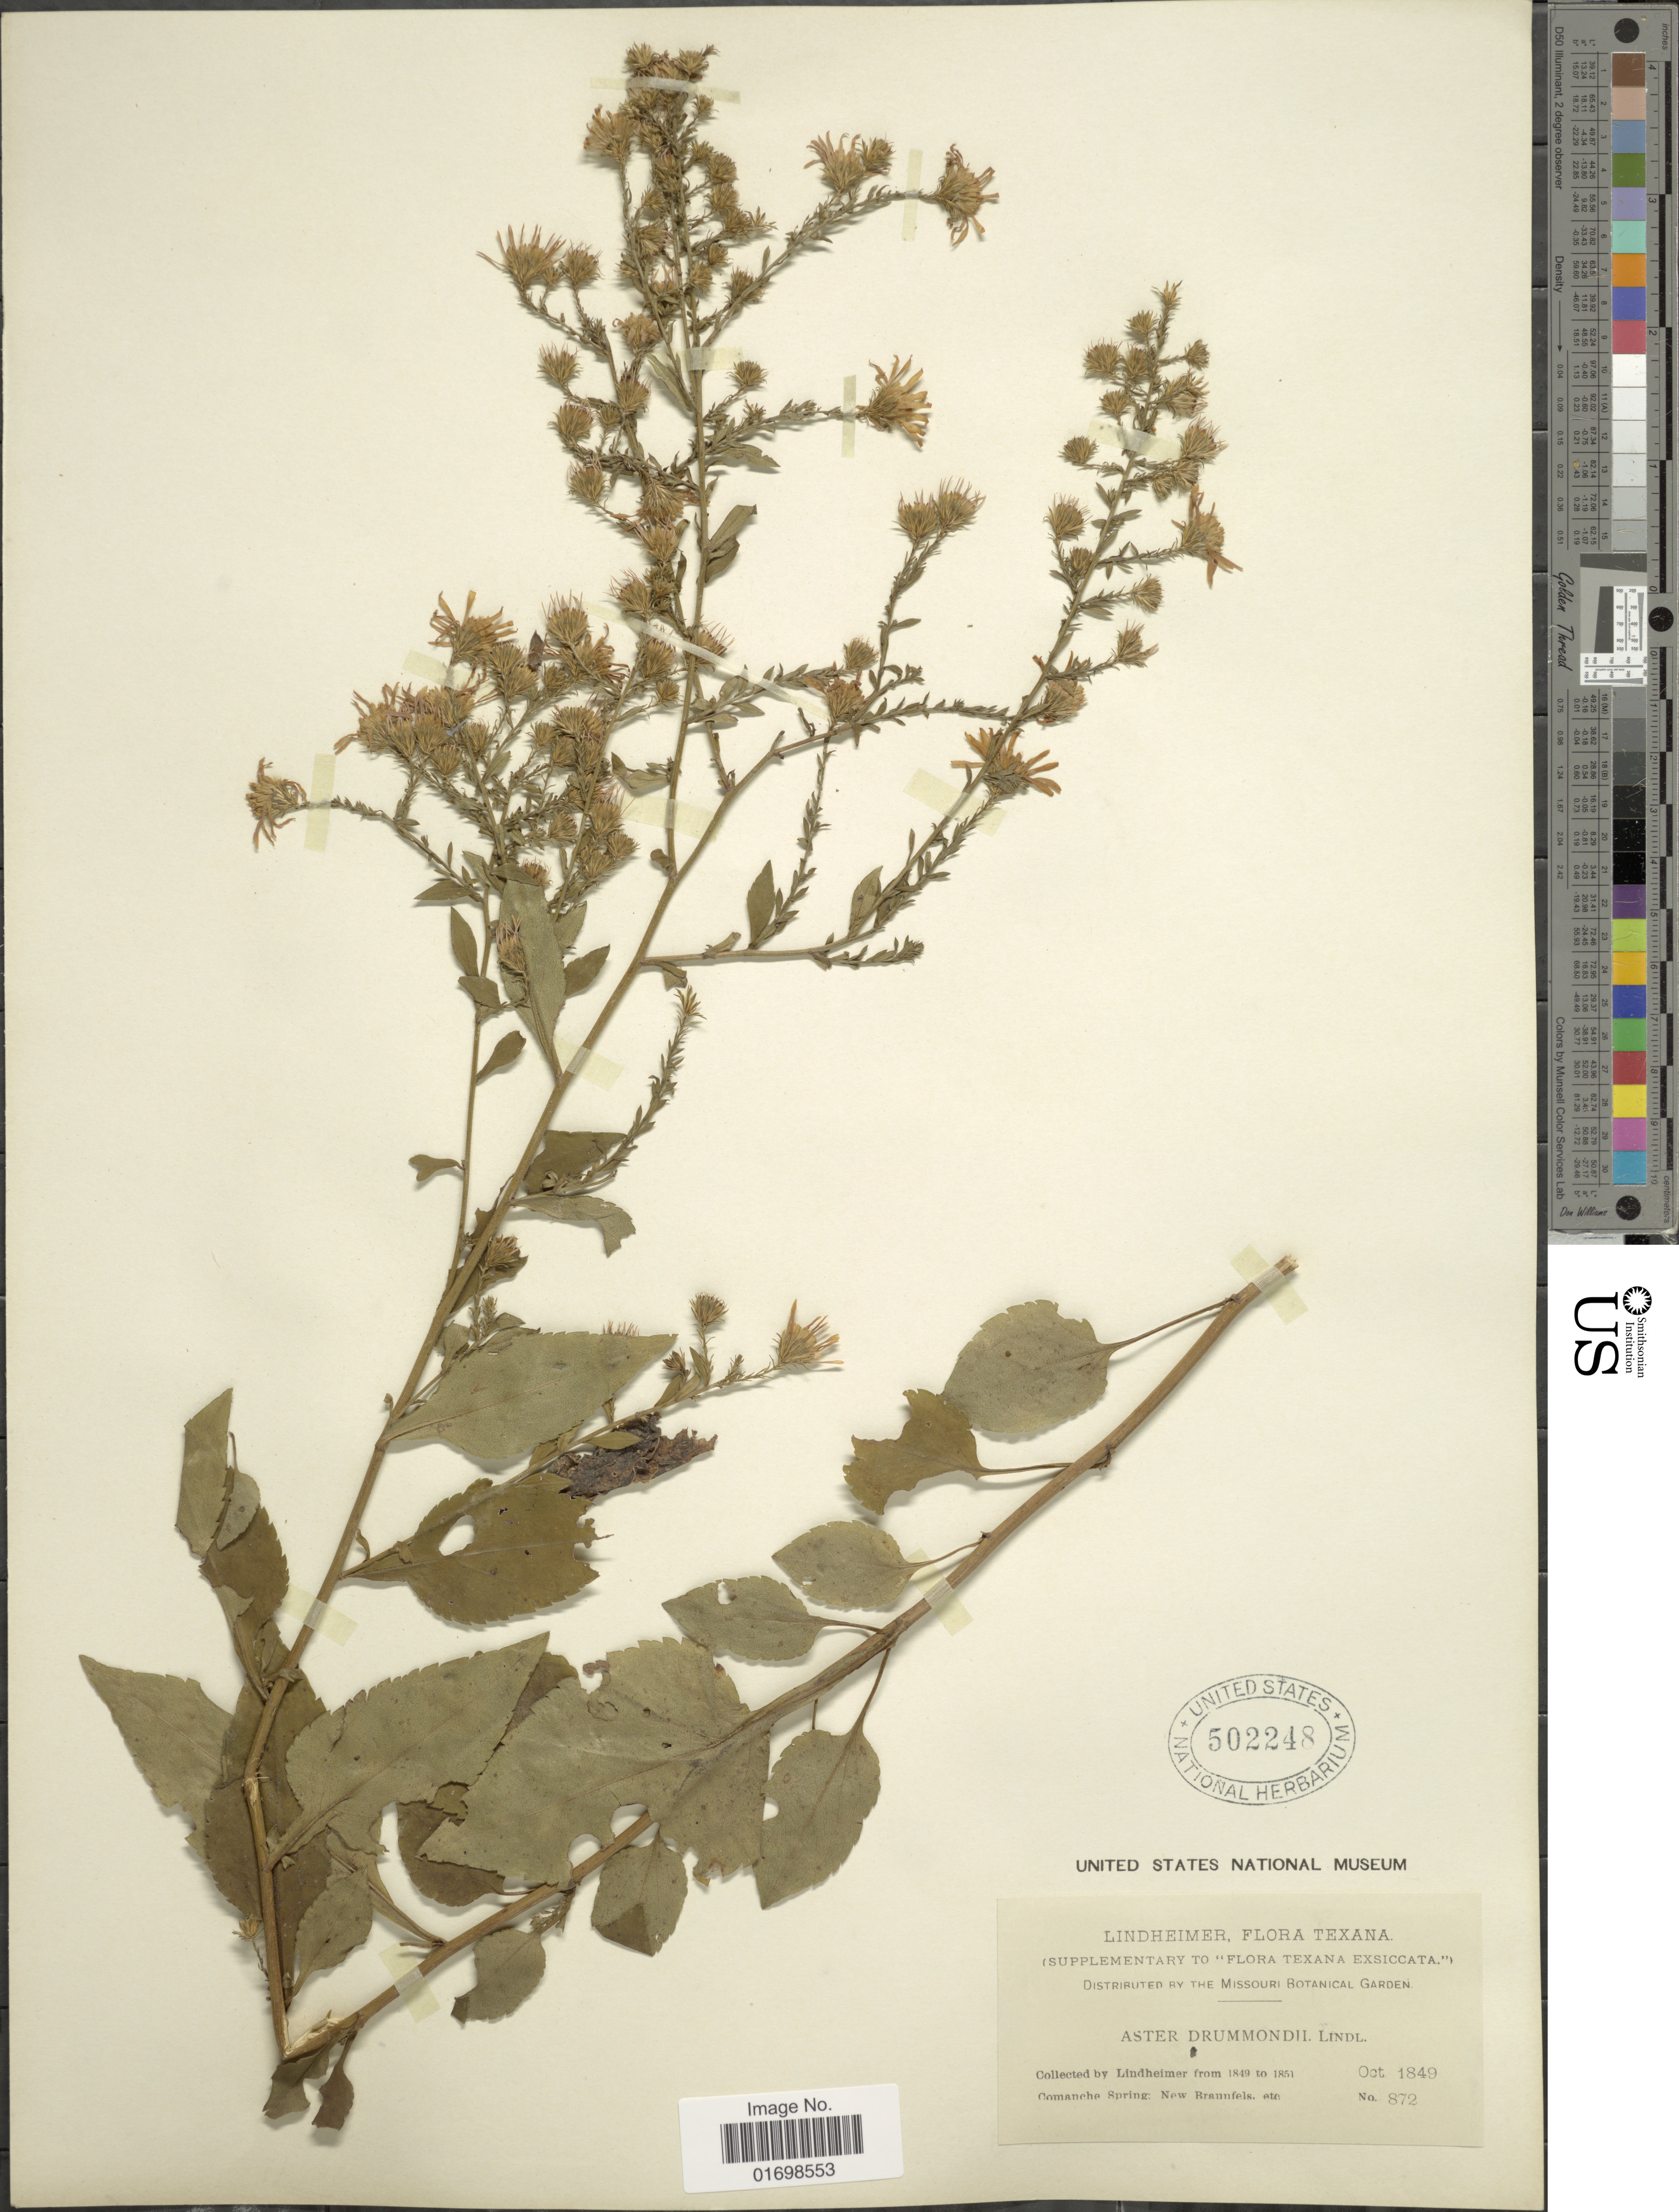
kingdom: Plantae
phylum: Tracheophyta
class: Magnoliopsida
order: Asterales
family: Asteraceae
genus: Symphyotrichum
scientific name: Symphyotrichum drummondii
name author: (Lindl.) G.L. Nesom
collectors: -. Lindheimer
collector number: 872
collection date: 1849-10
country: United States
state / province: Texas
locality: Texana. Comanche Spring: New Braunfels Co.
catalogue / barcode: US 502248